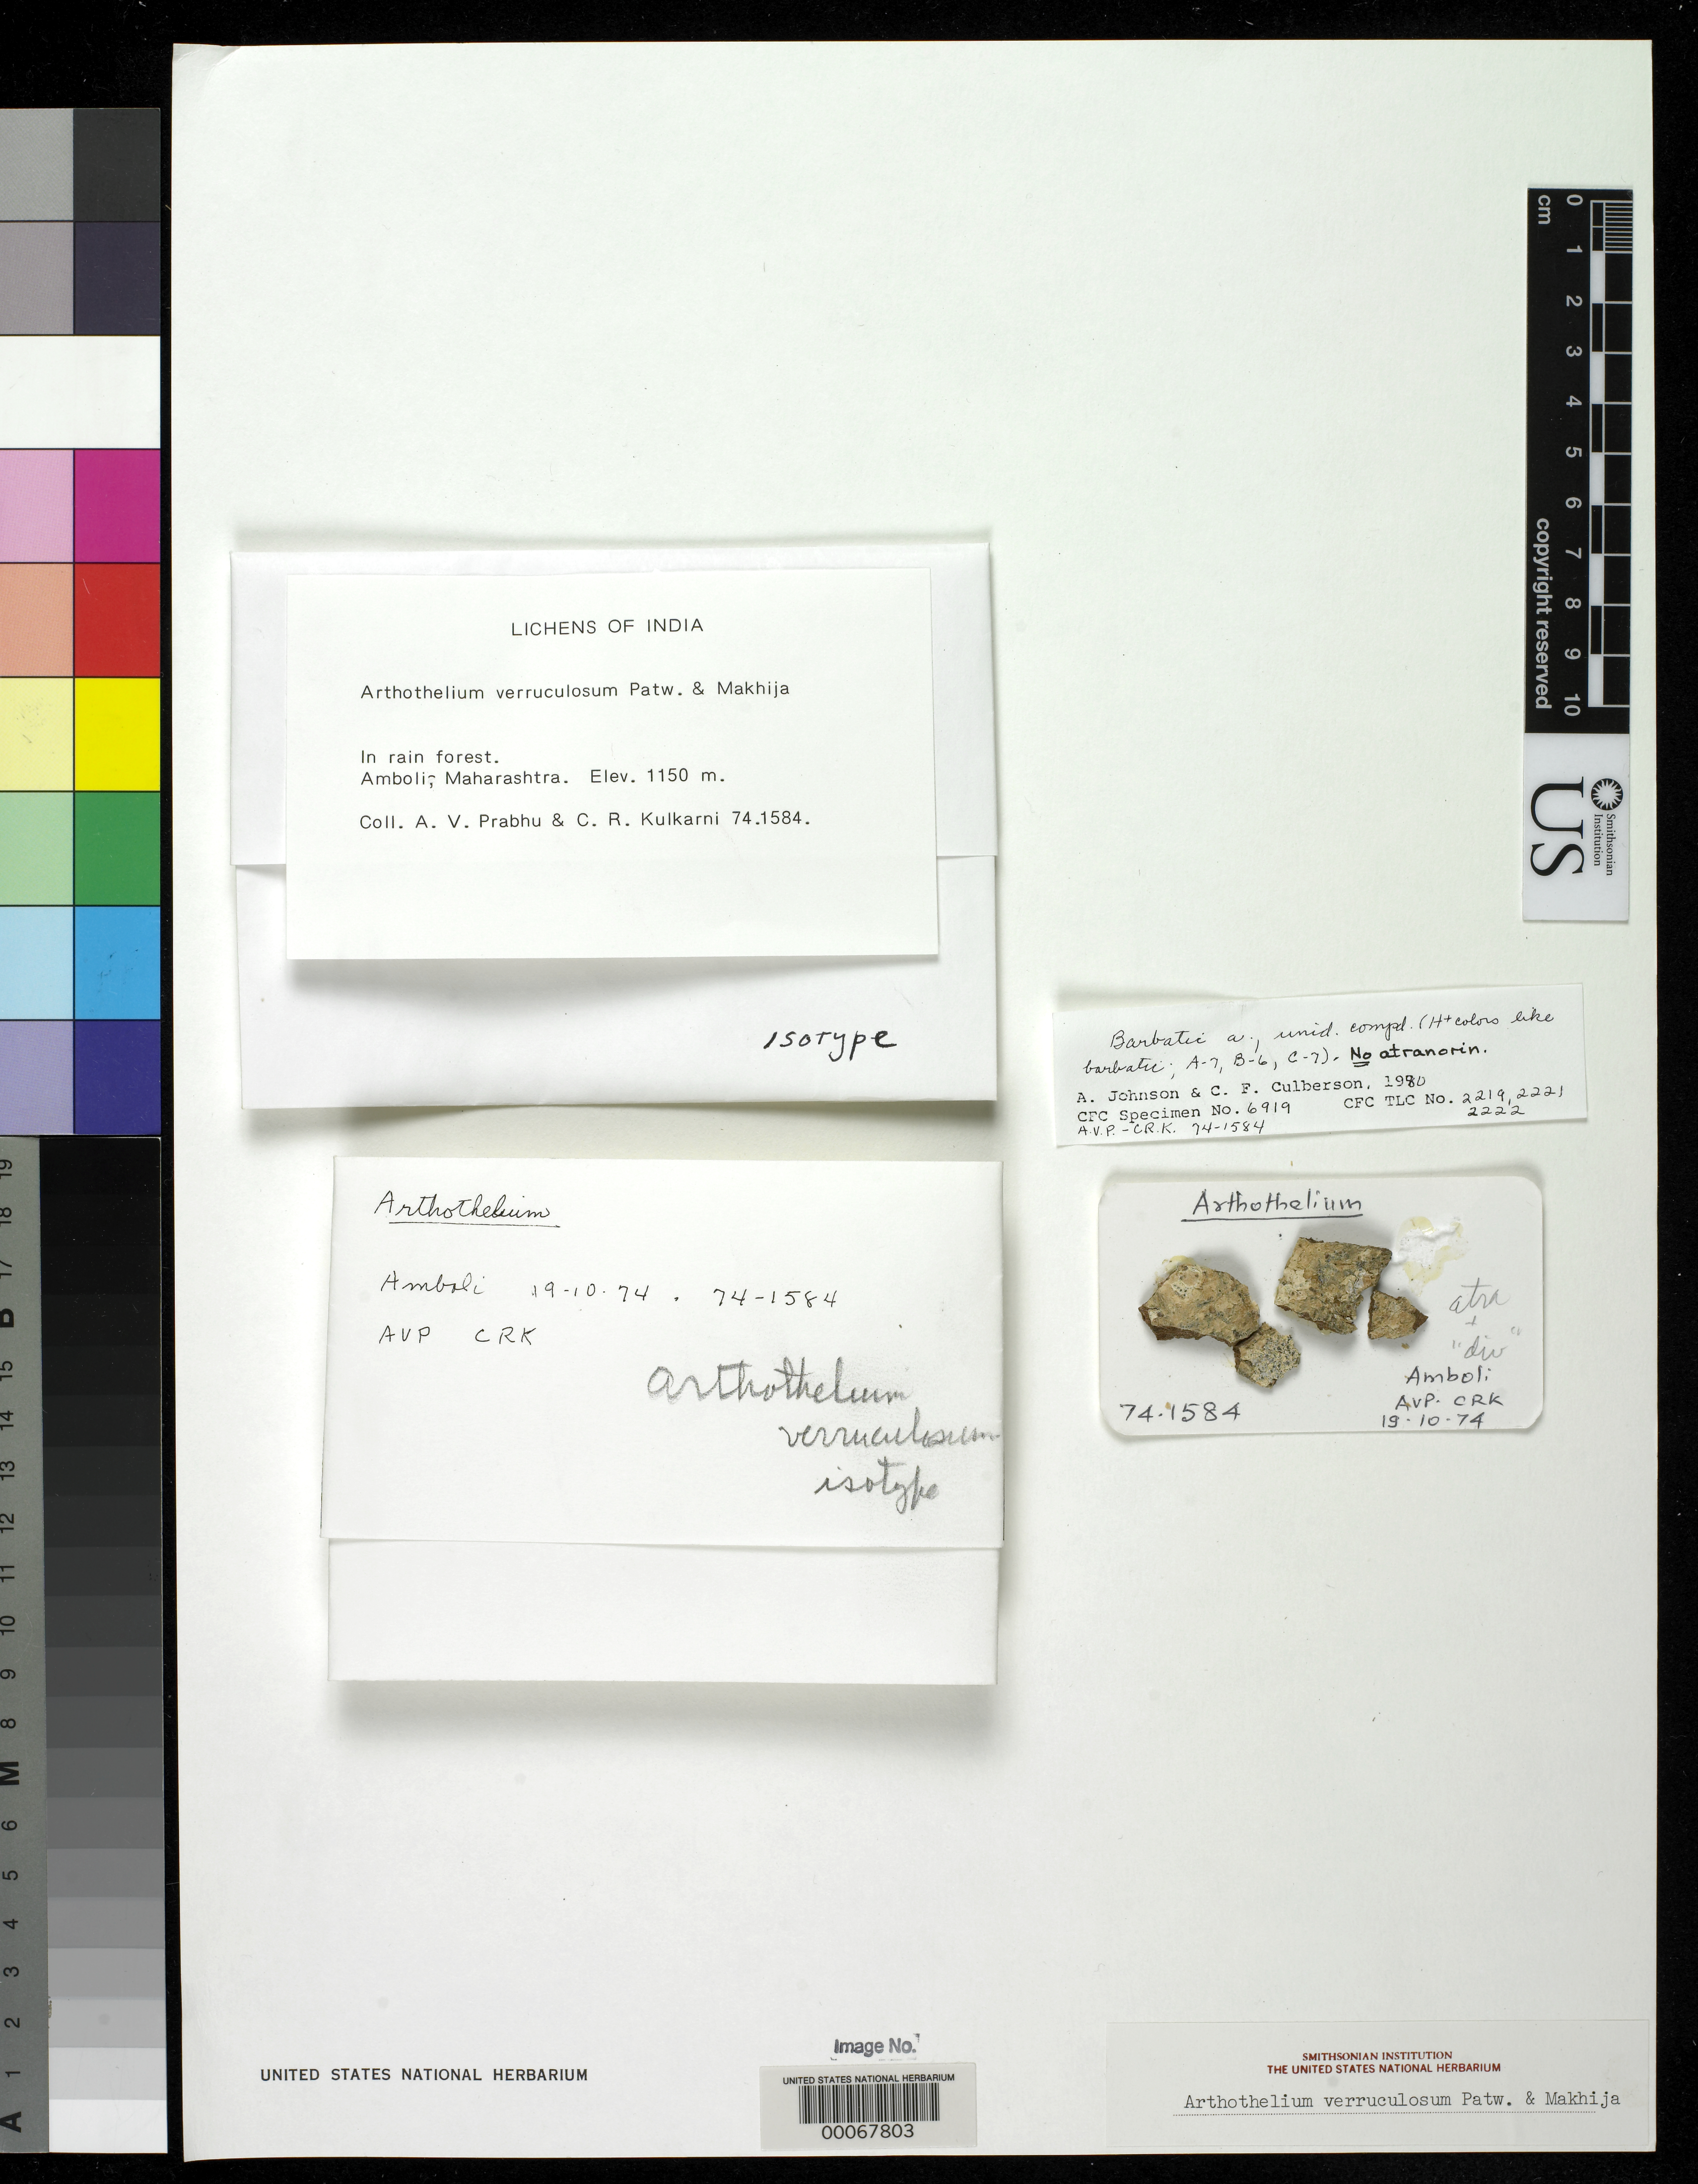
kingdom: Fungi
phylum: Ascomycota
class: Arthoniomycetes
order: Arthoniales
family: Arthoniaceae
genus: Arthothelium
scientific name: Arthothelium verruculosum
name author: Patw. & Makhija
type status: Isotype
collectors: A. Prabhu & C. Kularni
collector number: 741584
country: India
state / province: Maharashtra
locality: Amboli.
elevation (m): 1150